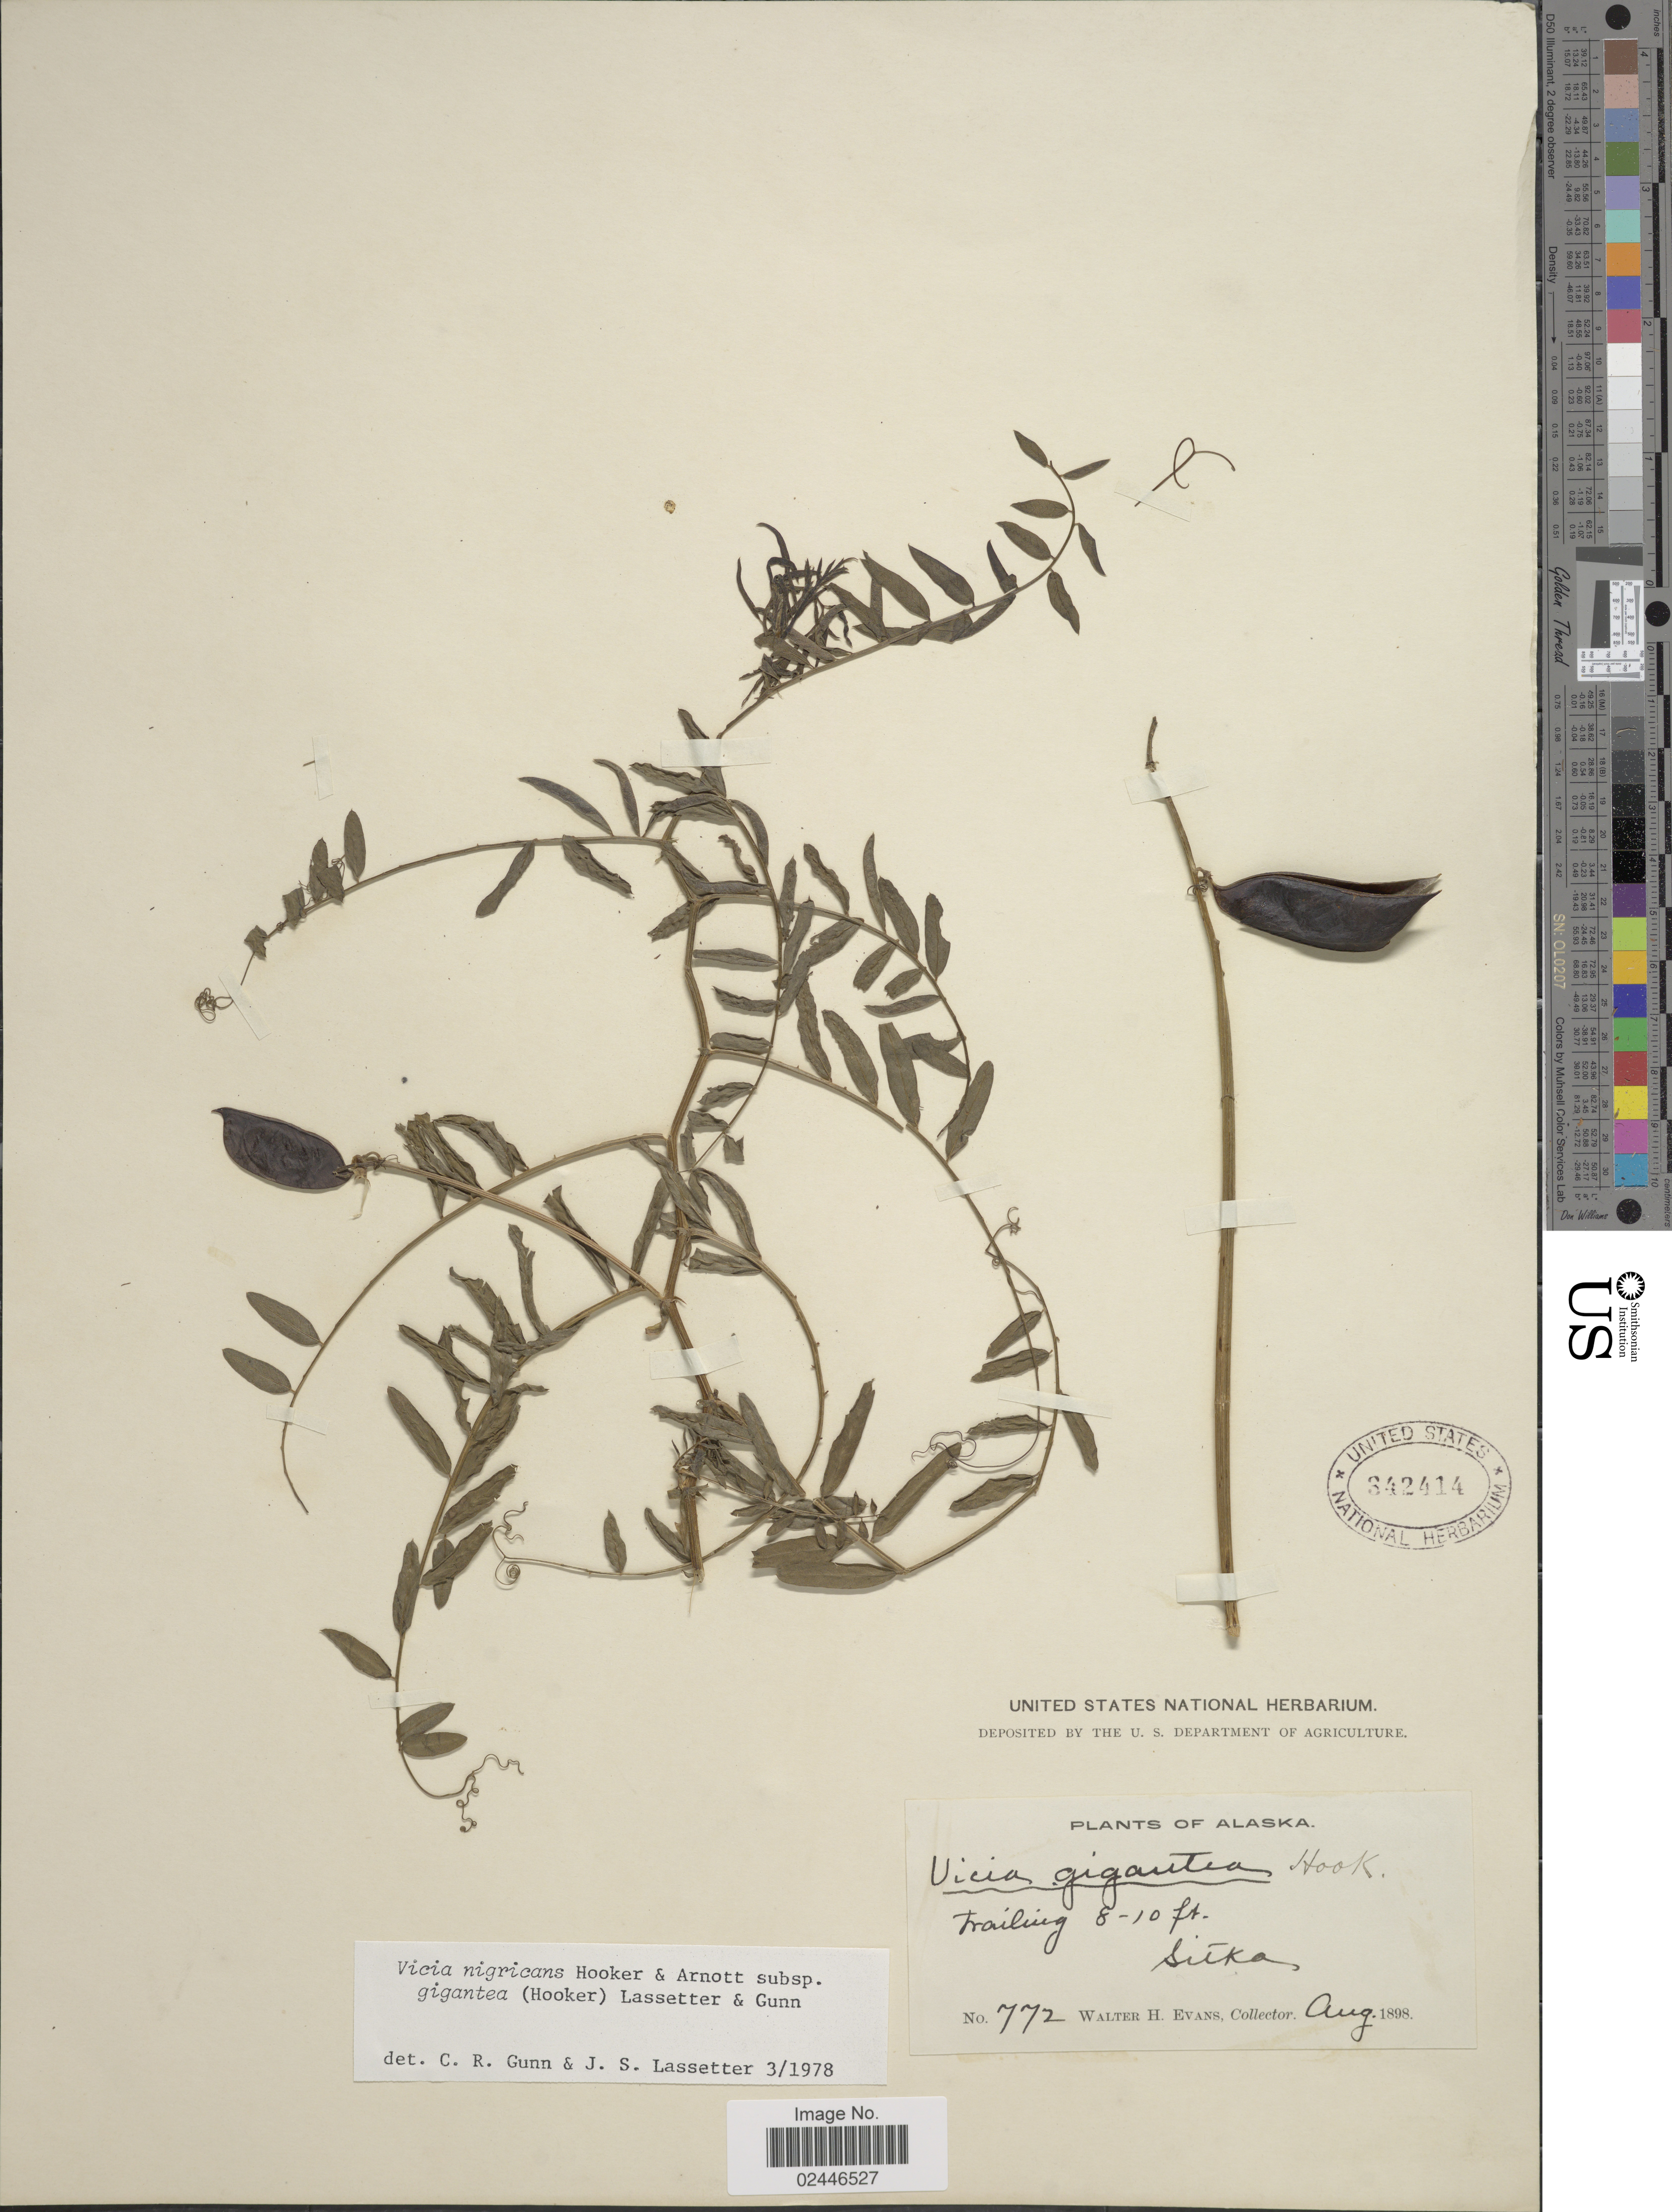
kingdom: Plantae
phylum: Tracheophyta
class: Magnoliopsida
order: Fabales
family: Fabaceae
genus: Vicia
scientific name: Vicia nigricans subsp. gigantea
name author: Hook. & Arn.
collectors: W. H. Evans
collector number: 772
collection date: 1898-08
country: United States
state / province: Alaska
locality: Sitka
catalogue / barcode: US 342414